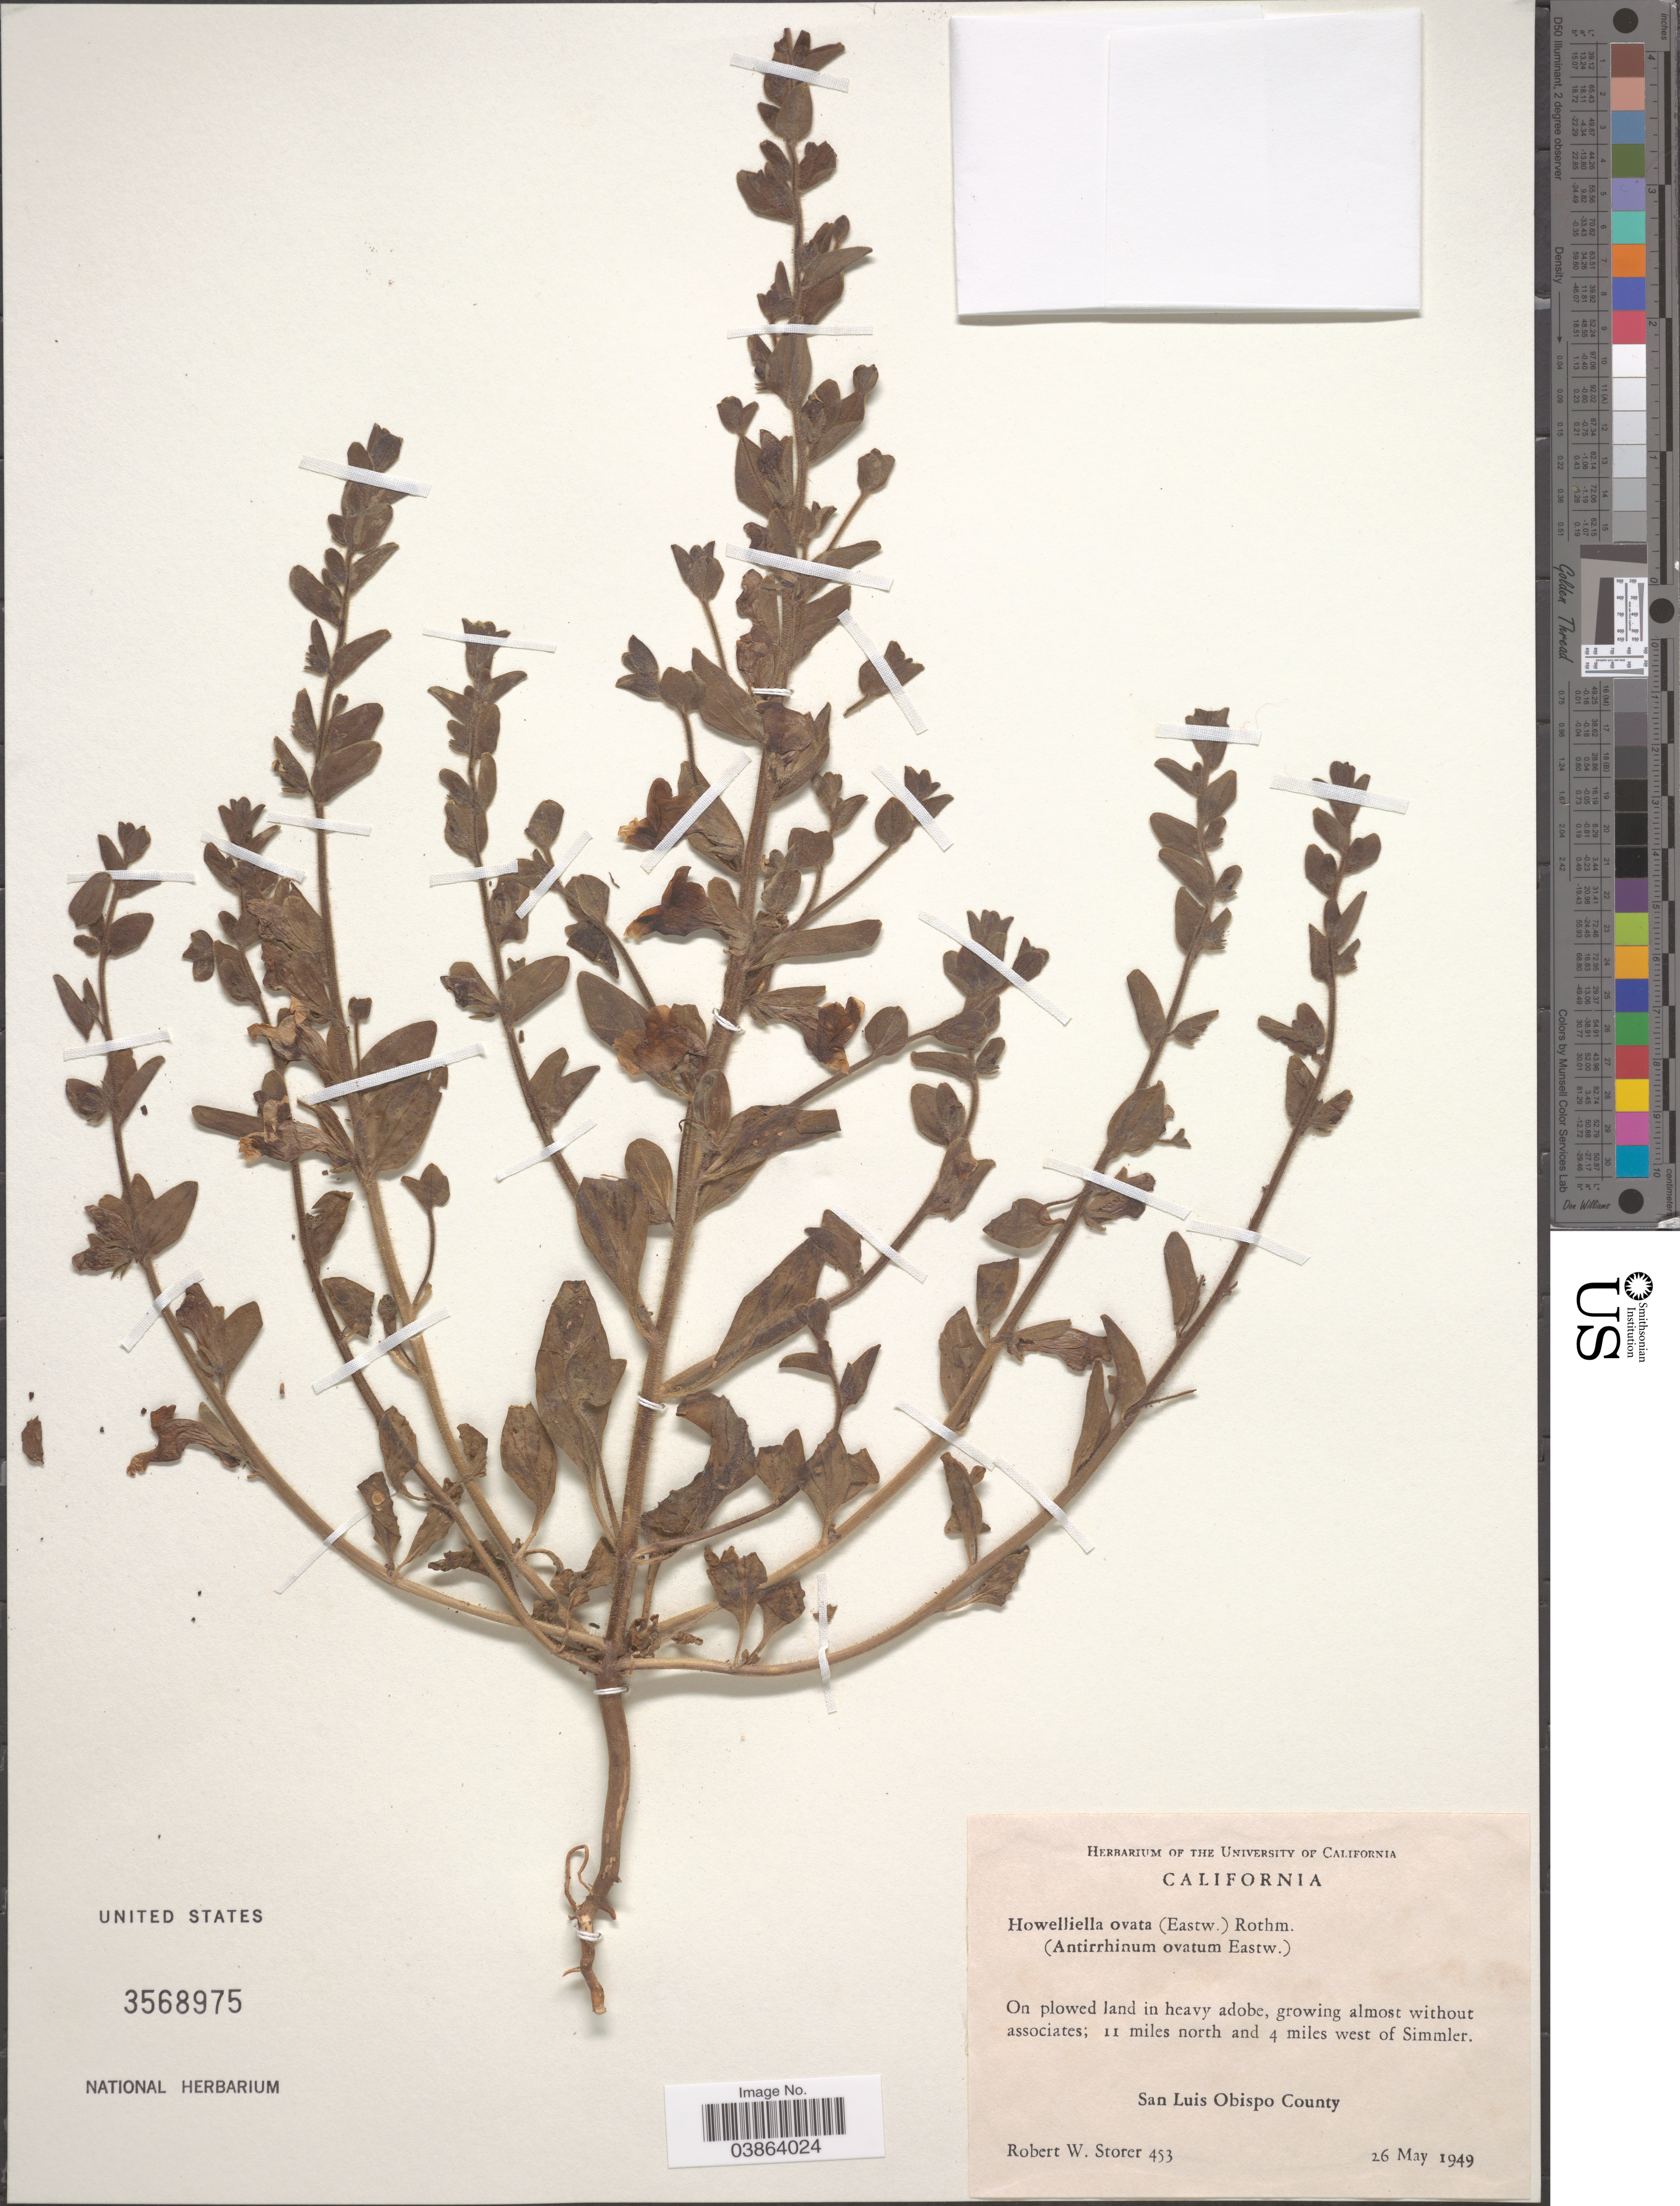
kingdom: Plantae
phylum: Tracheophyta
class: Magnoliopsida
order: Lamiales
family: Plantaginaceae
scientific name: Howeliella ovata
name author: (Eastw.) Rothm.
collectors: R. Storer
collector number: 453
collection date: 1949-05-26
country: United States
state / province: California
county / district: San Luis Obispo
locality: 11 miles north and 4 miles west of Simmler. San Luis Obispo County.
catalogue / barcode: US 3568975